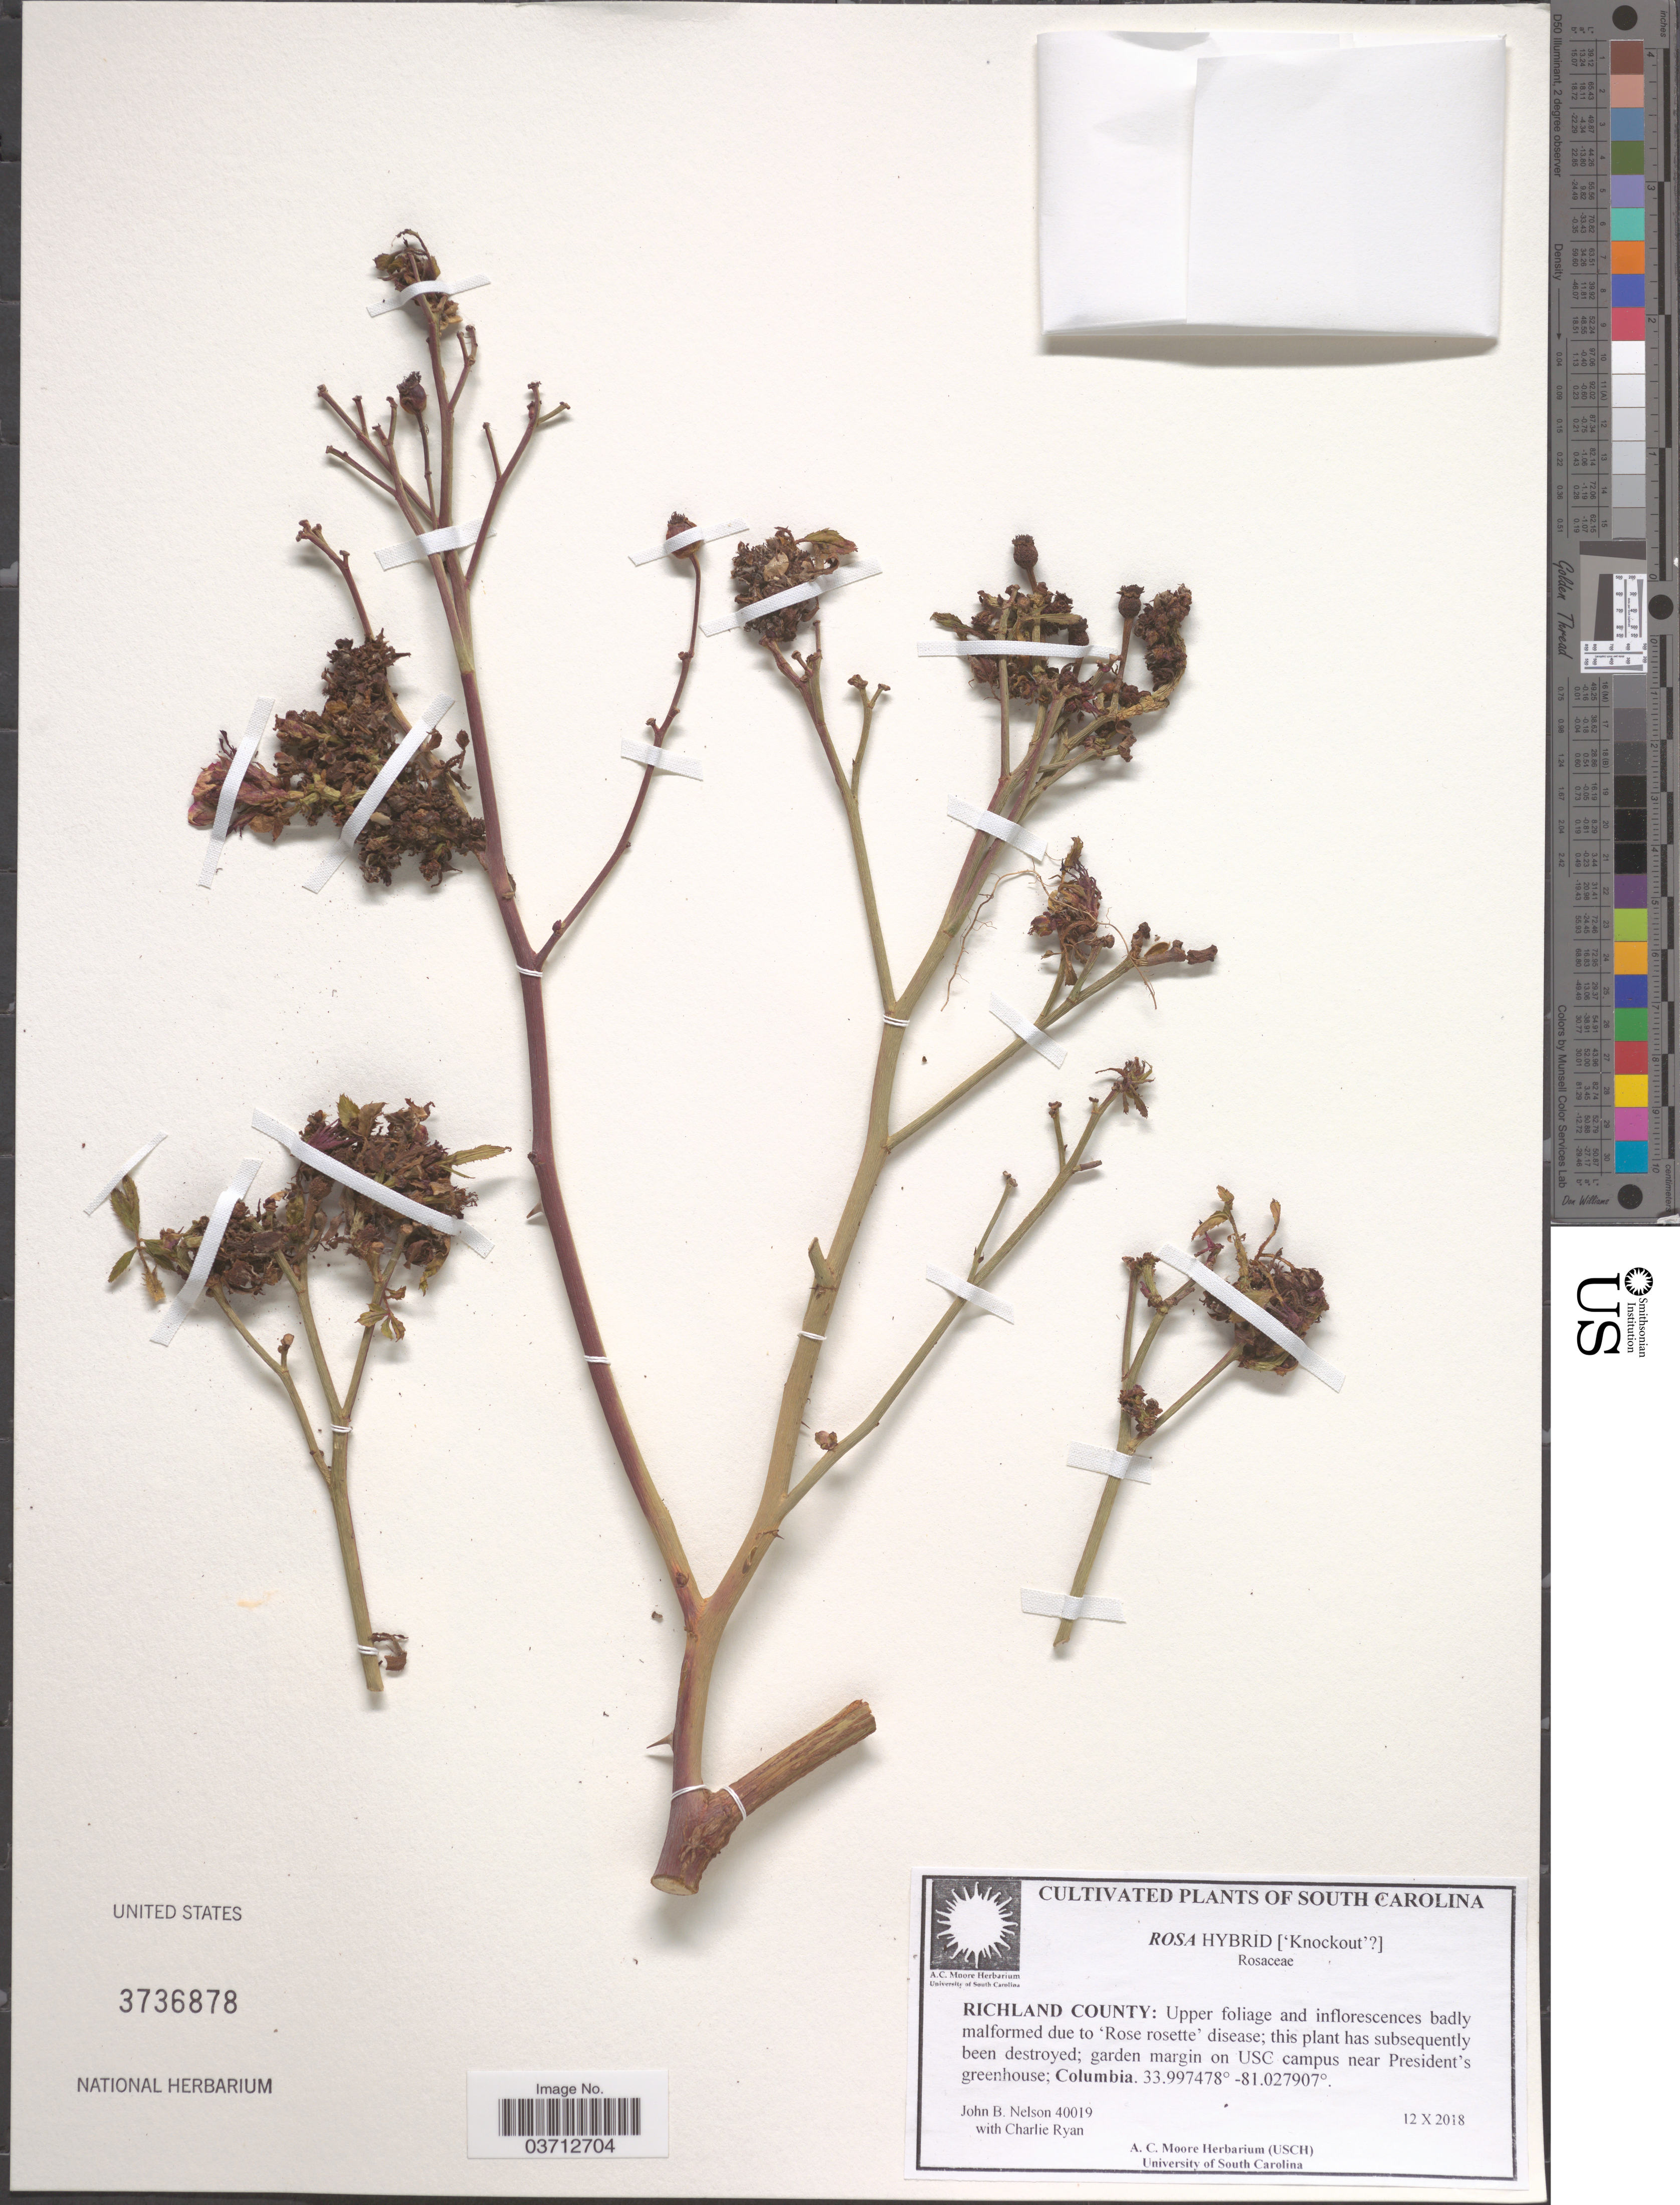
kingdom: Plantae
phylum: Tracheophyta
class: Magnoliopsida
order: Rosales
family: Rosaceae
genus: Rosa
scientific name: Rosa sp.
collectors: J. B. Nelson & C. Ryan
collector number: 40019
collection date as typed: Transcribed d/m/y: 12/10/2018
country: United States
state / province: South Carolina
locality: Richland County: gardin margin on USC campus near President's greenhouse; Columbia.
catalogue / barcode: US 3736878